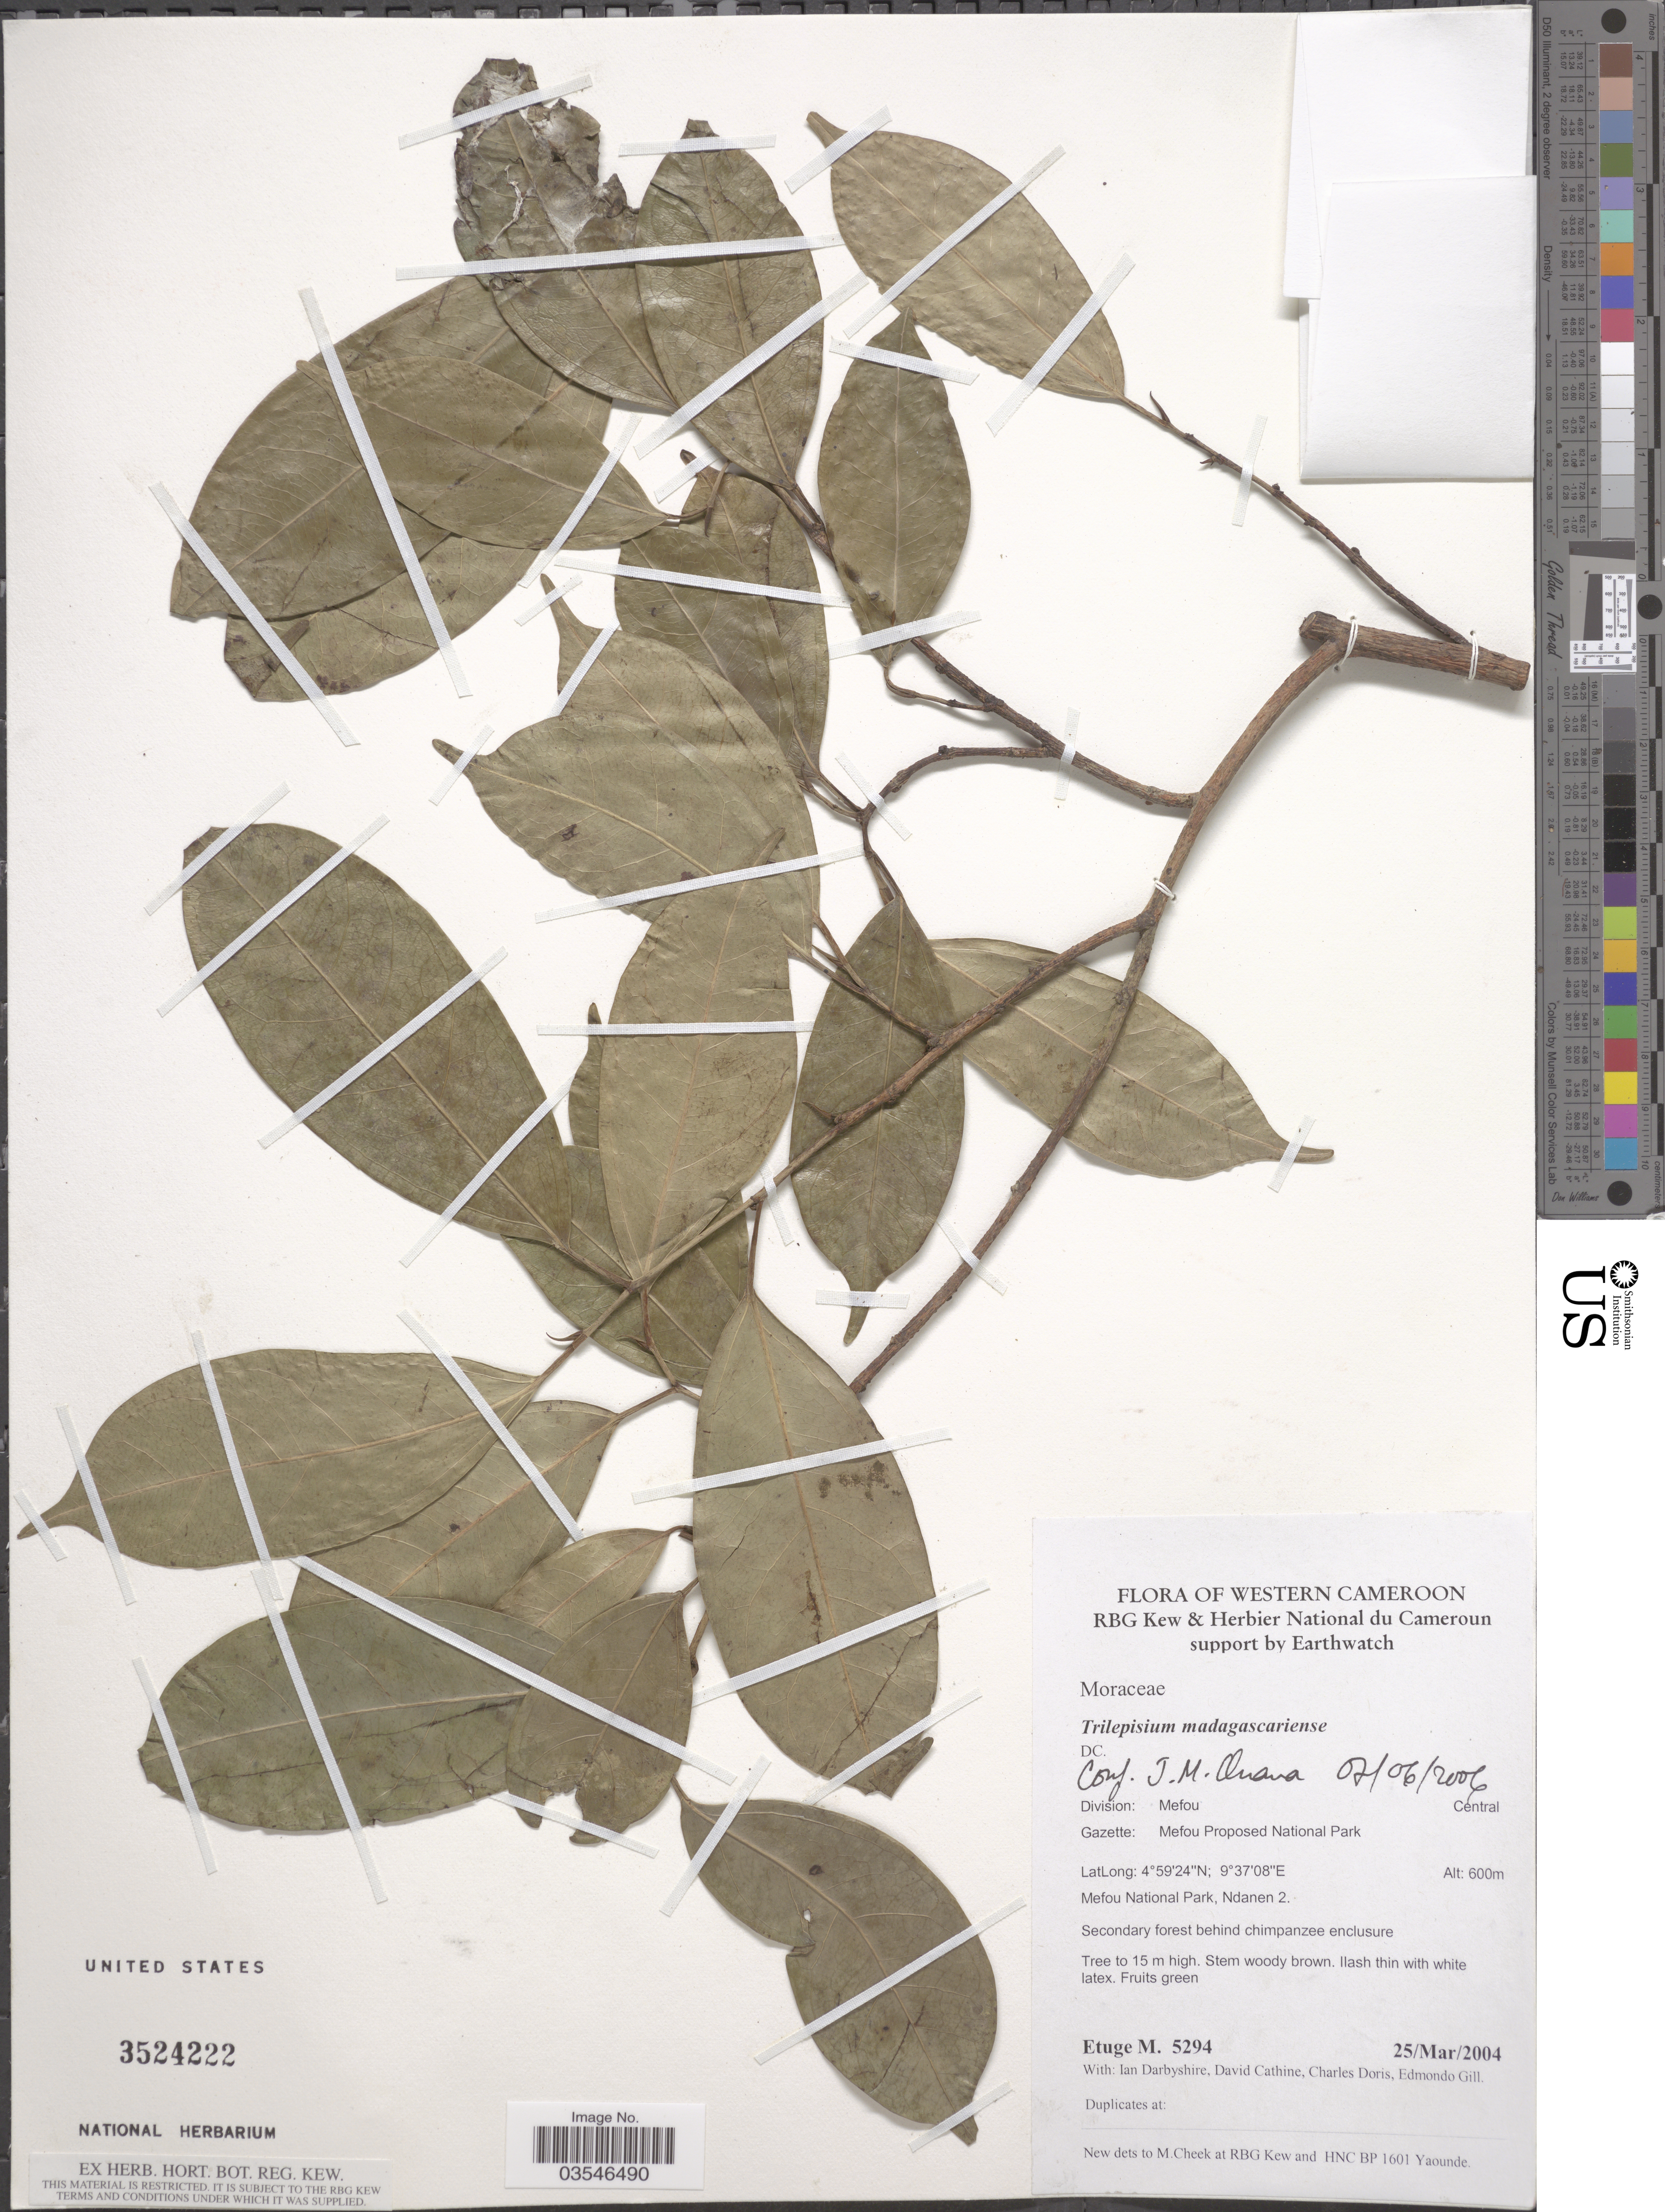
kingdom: Plantae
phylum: Tracheophyta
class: Magnoliopsida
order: Rosales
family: Moraceae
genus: Trilepisium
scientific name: Trilepisium madagascariense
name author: DC.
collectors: M. Etuge, I. Darbyshire, D. Cathine, C. Doris & E. Gill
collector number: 5294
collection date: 2004-03-25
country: Cameroon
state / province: Centre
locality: Western Cameroon. Division: Mefou. Central. Gazette: Mefou Proposed National Park. Mefou National Park, Ndanen 2.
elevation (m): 600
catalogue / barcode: US 3524222